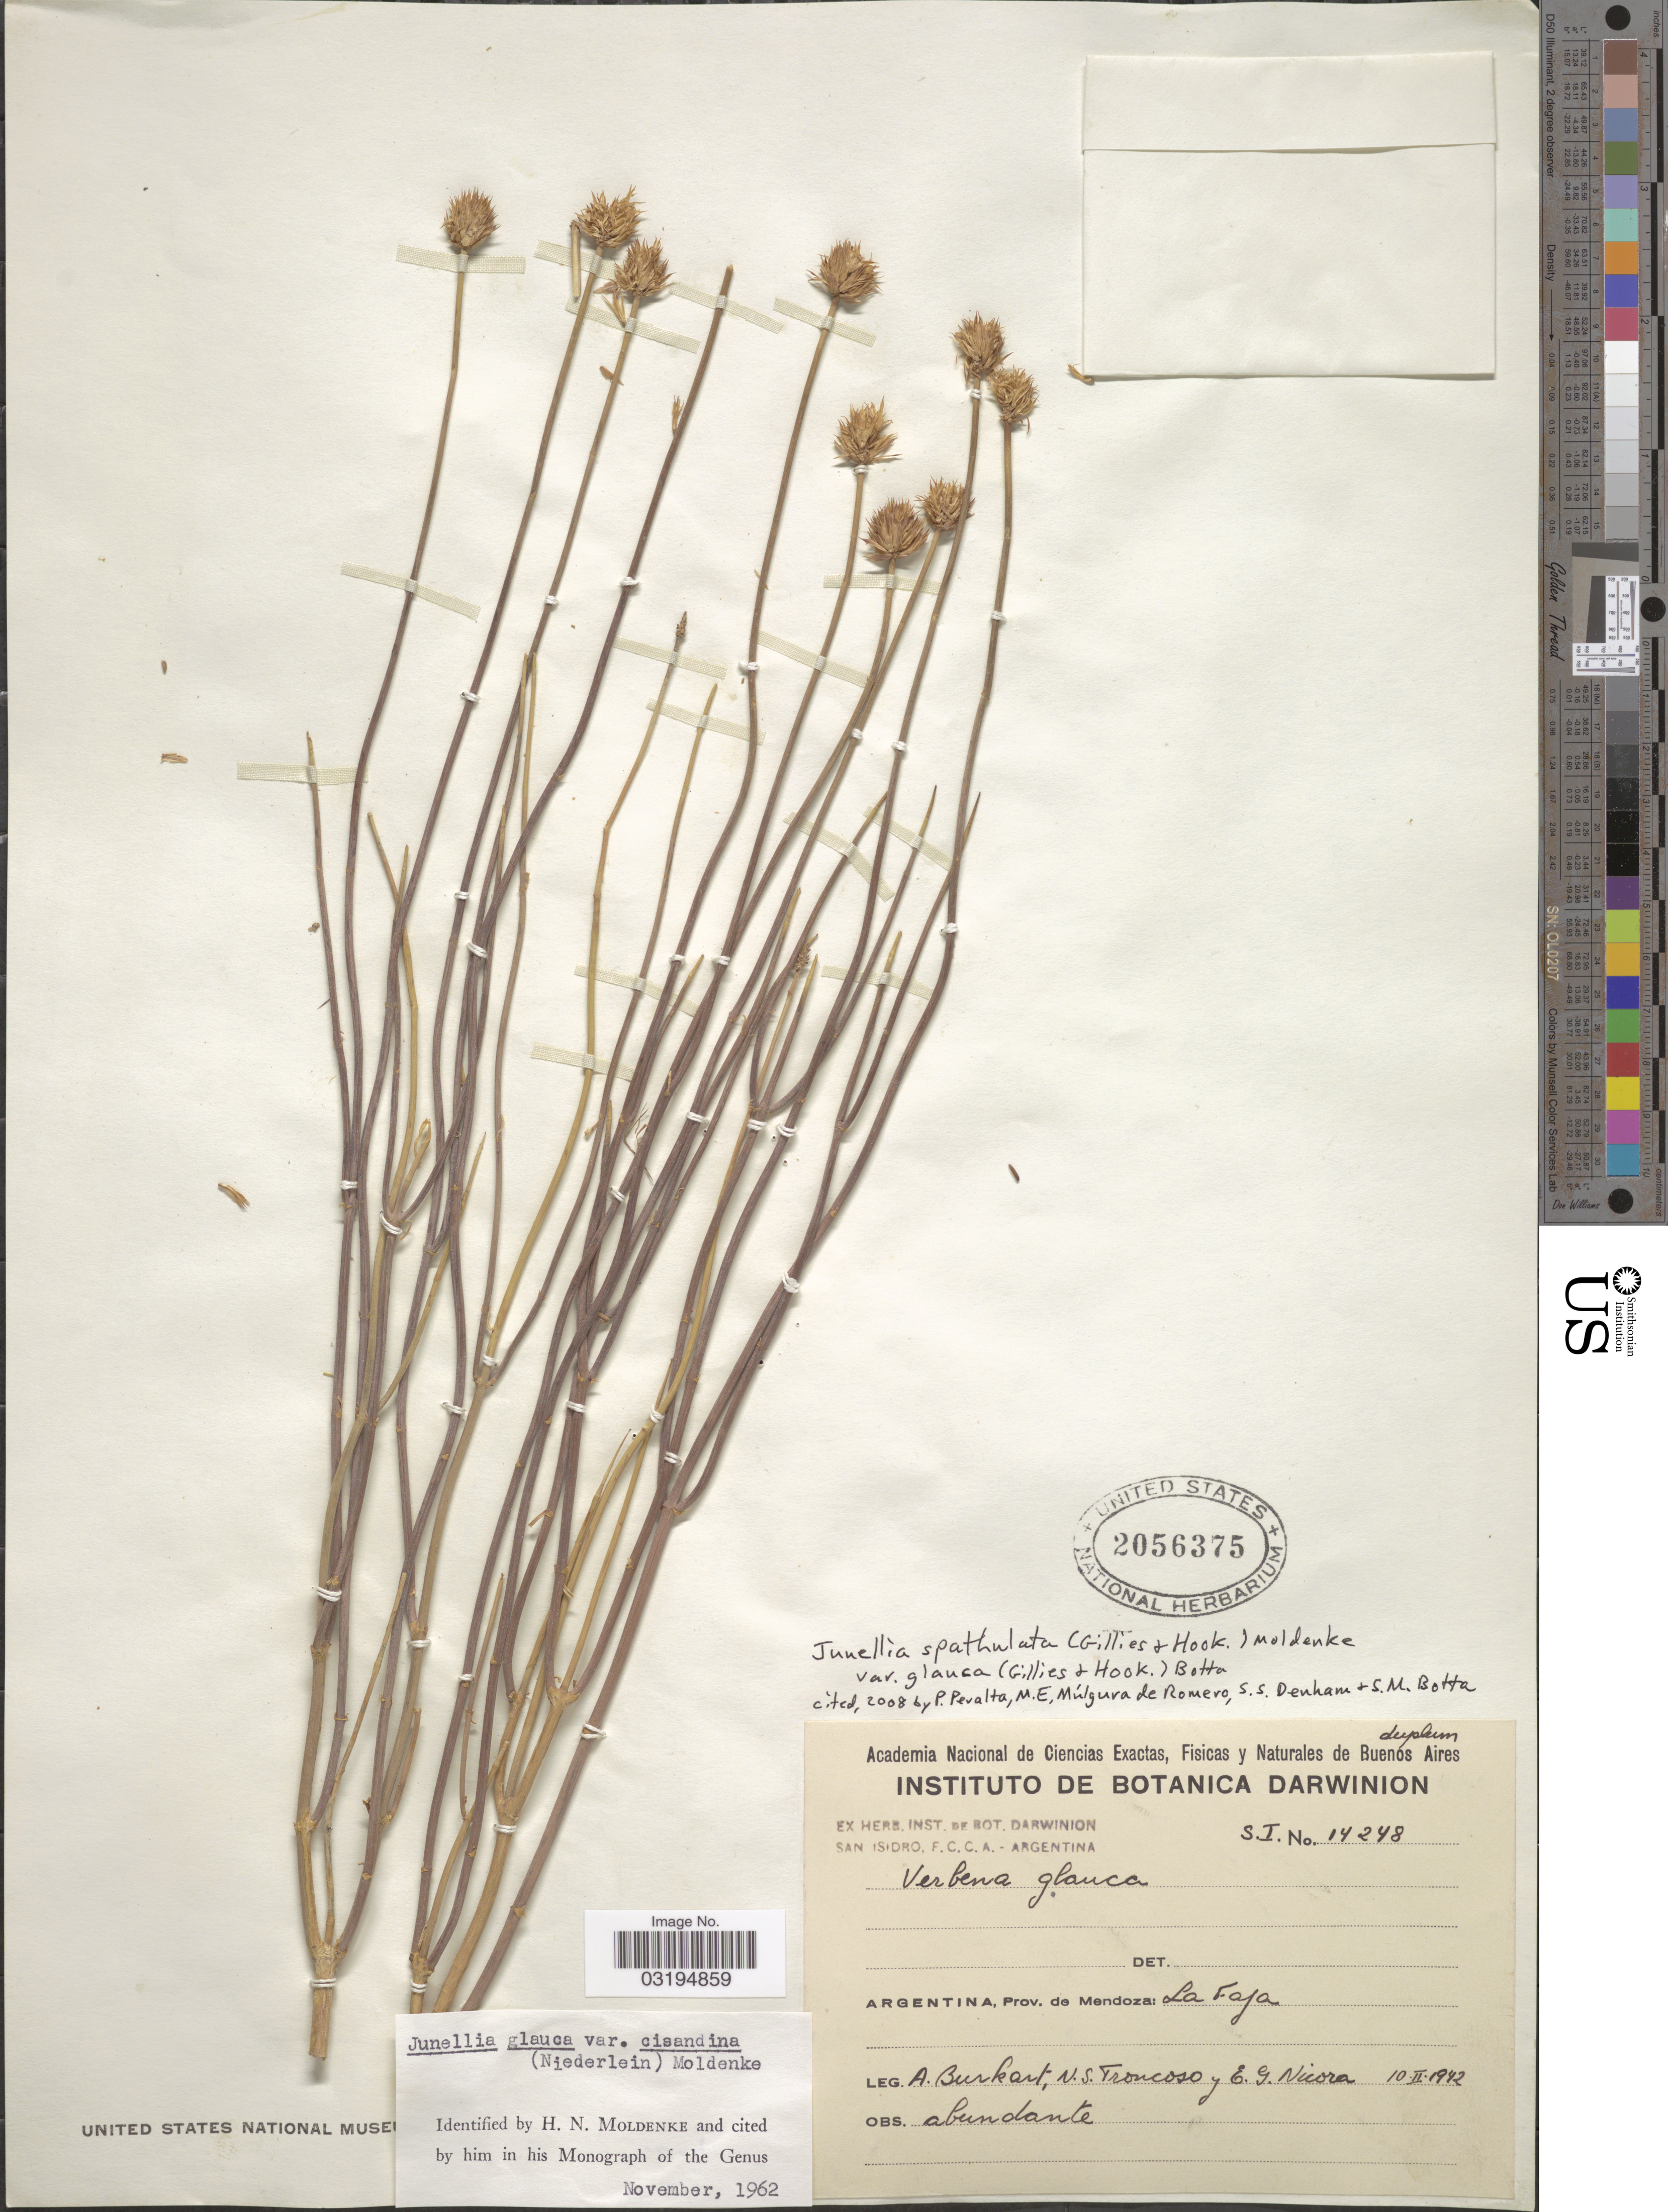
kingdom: Plantae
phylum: Tracheophyta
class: Magnoliopsida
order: Lamiales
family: Verbenaceae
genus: Junellia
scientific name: Junellia spathulata var. glauca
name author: (Gillies & Hook.) Botta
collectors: A. E. Burkart, N. Troncoso & E. G. Nicora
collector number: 14248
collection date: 1942-02-10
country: Argentina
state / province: Mendoza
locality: La Faja.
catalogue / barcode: US 2056375